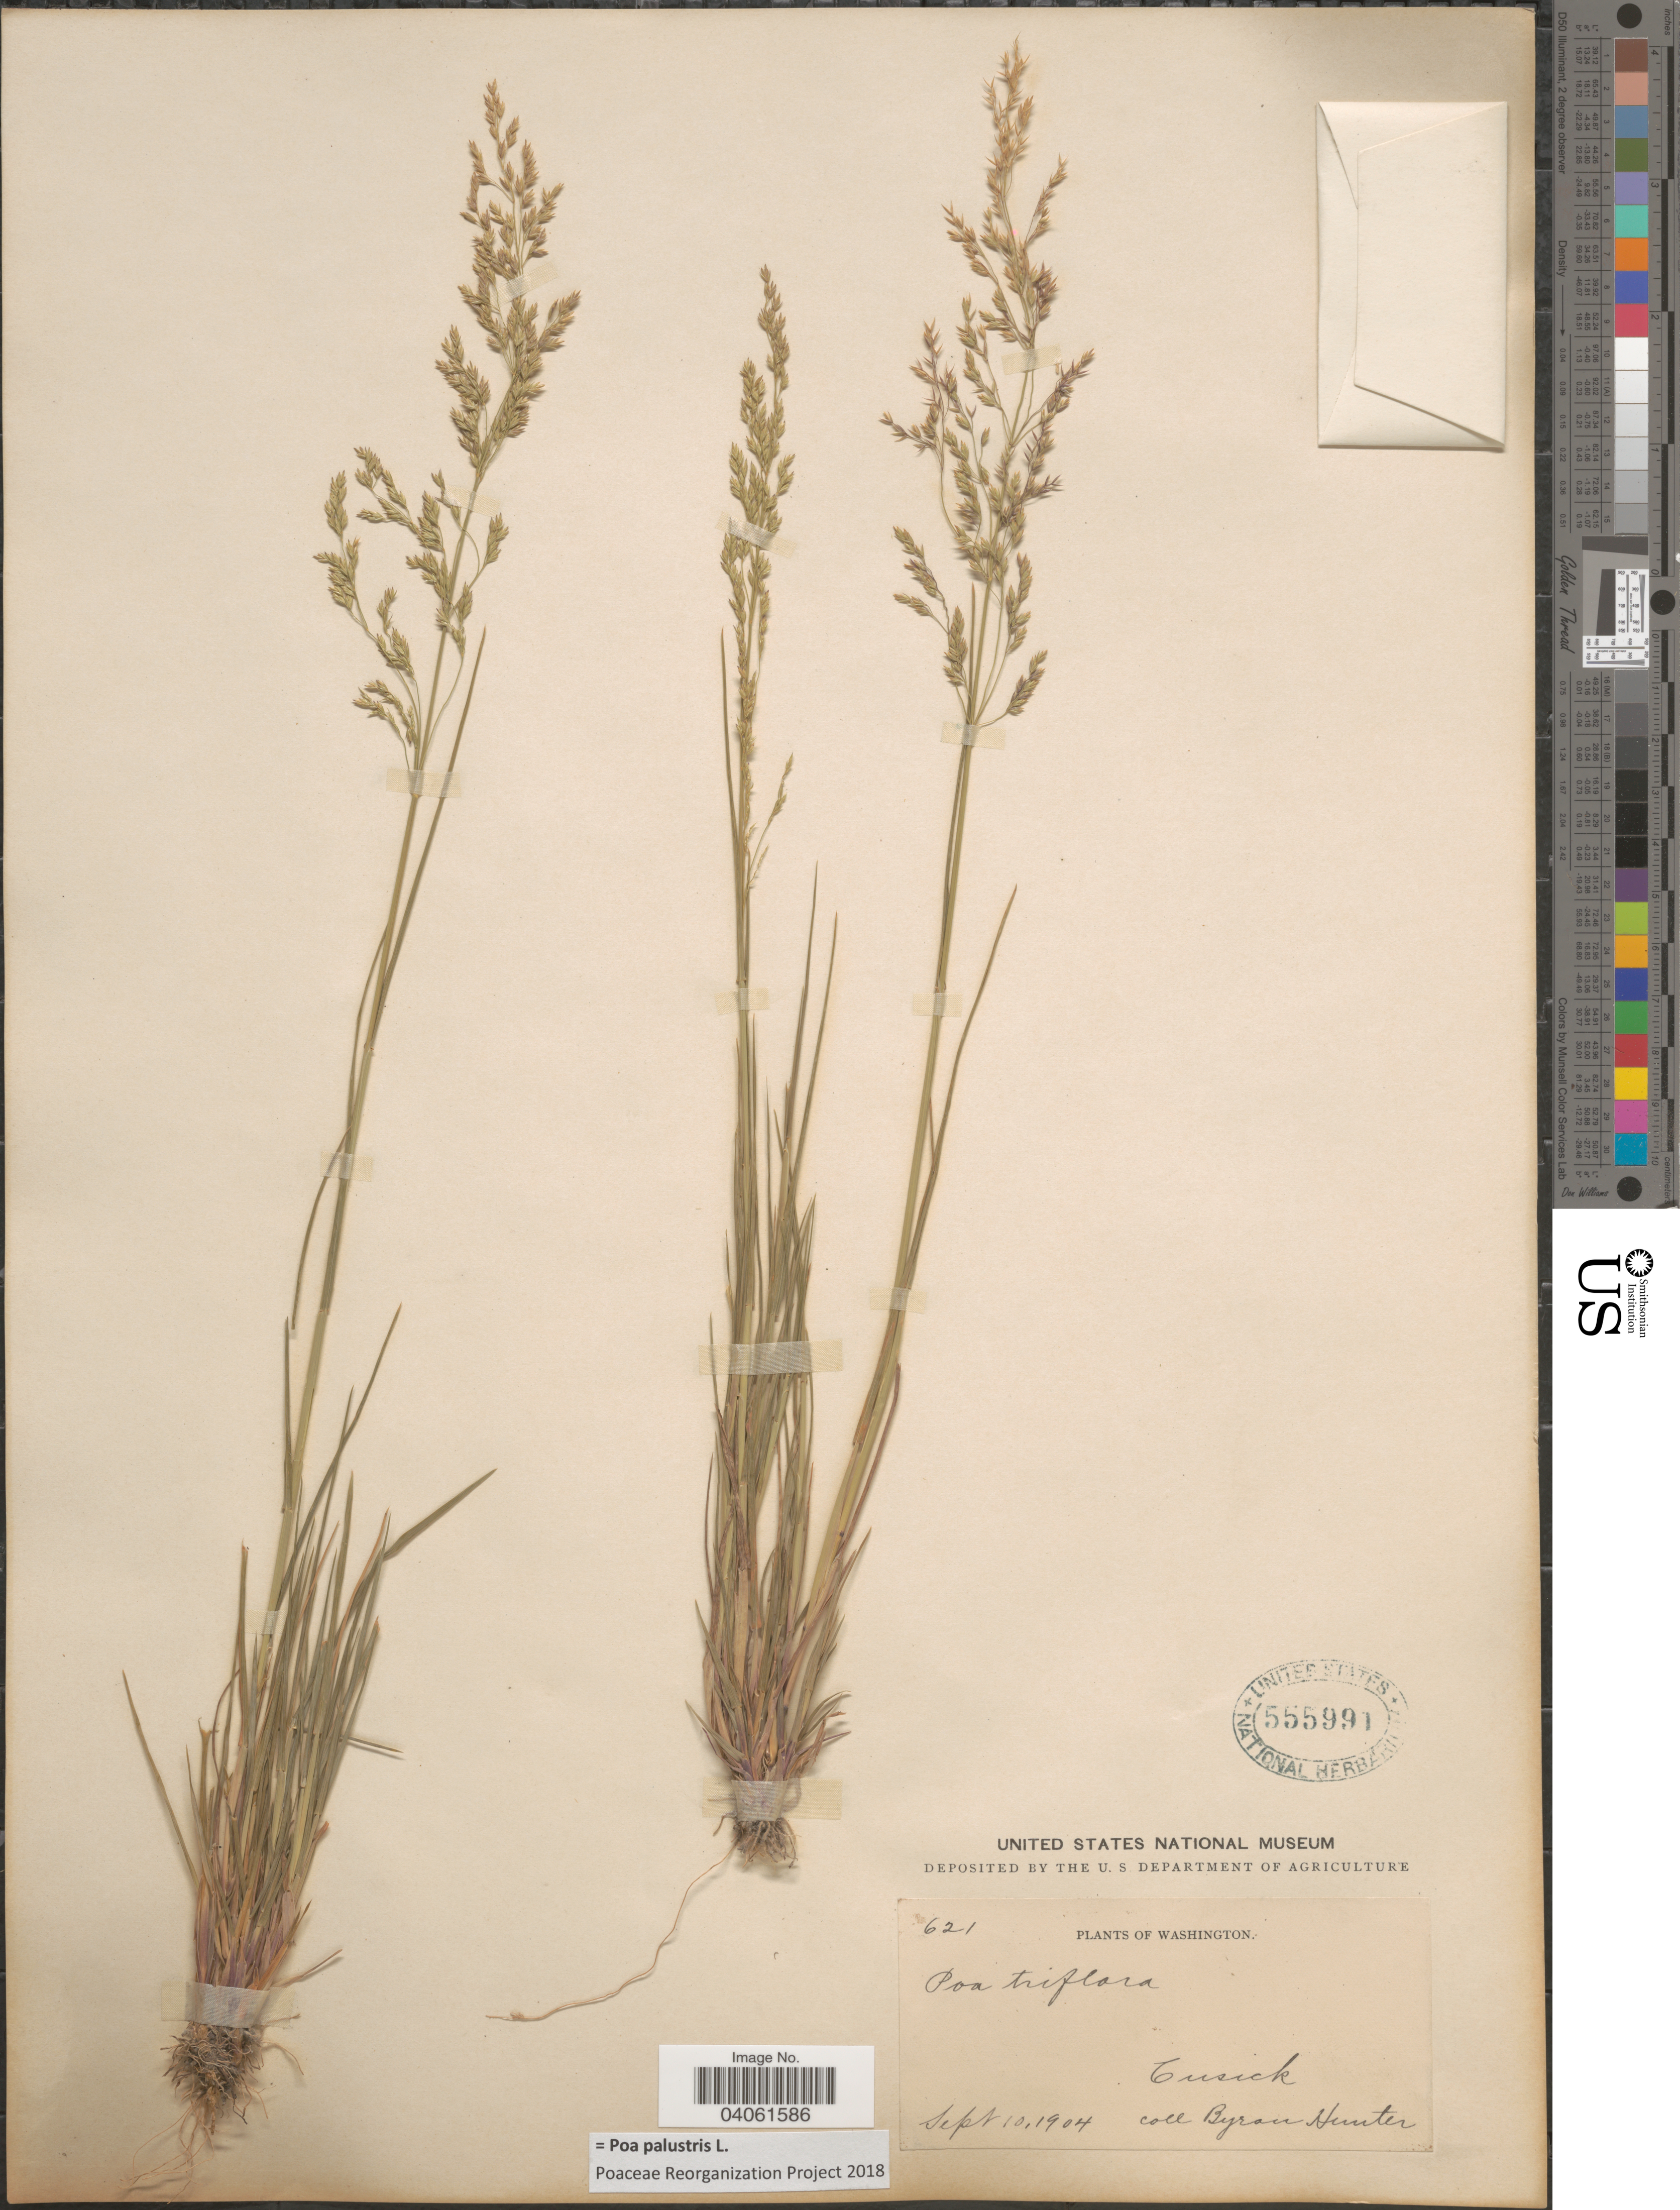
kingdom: Plantae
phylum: Tracheophyta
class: Liliopsida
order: Poales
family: Poaceae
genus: Poa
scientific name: Poa palustris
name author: L.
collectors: B. Hunter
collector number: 621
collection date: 1904-09-10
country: United States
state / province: Washington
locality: Cusick.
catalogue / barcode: US 555991